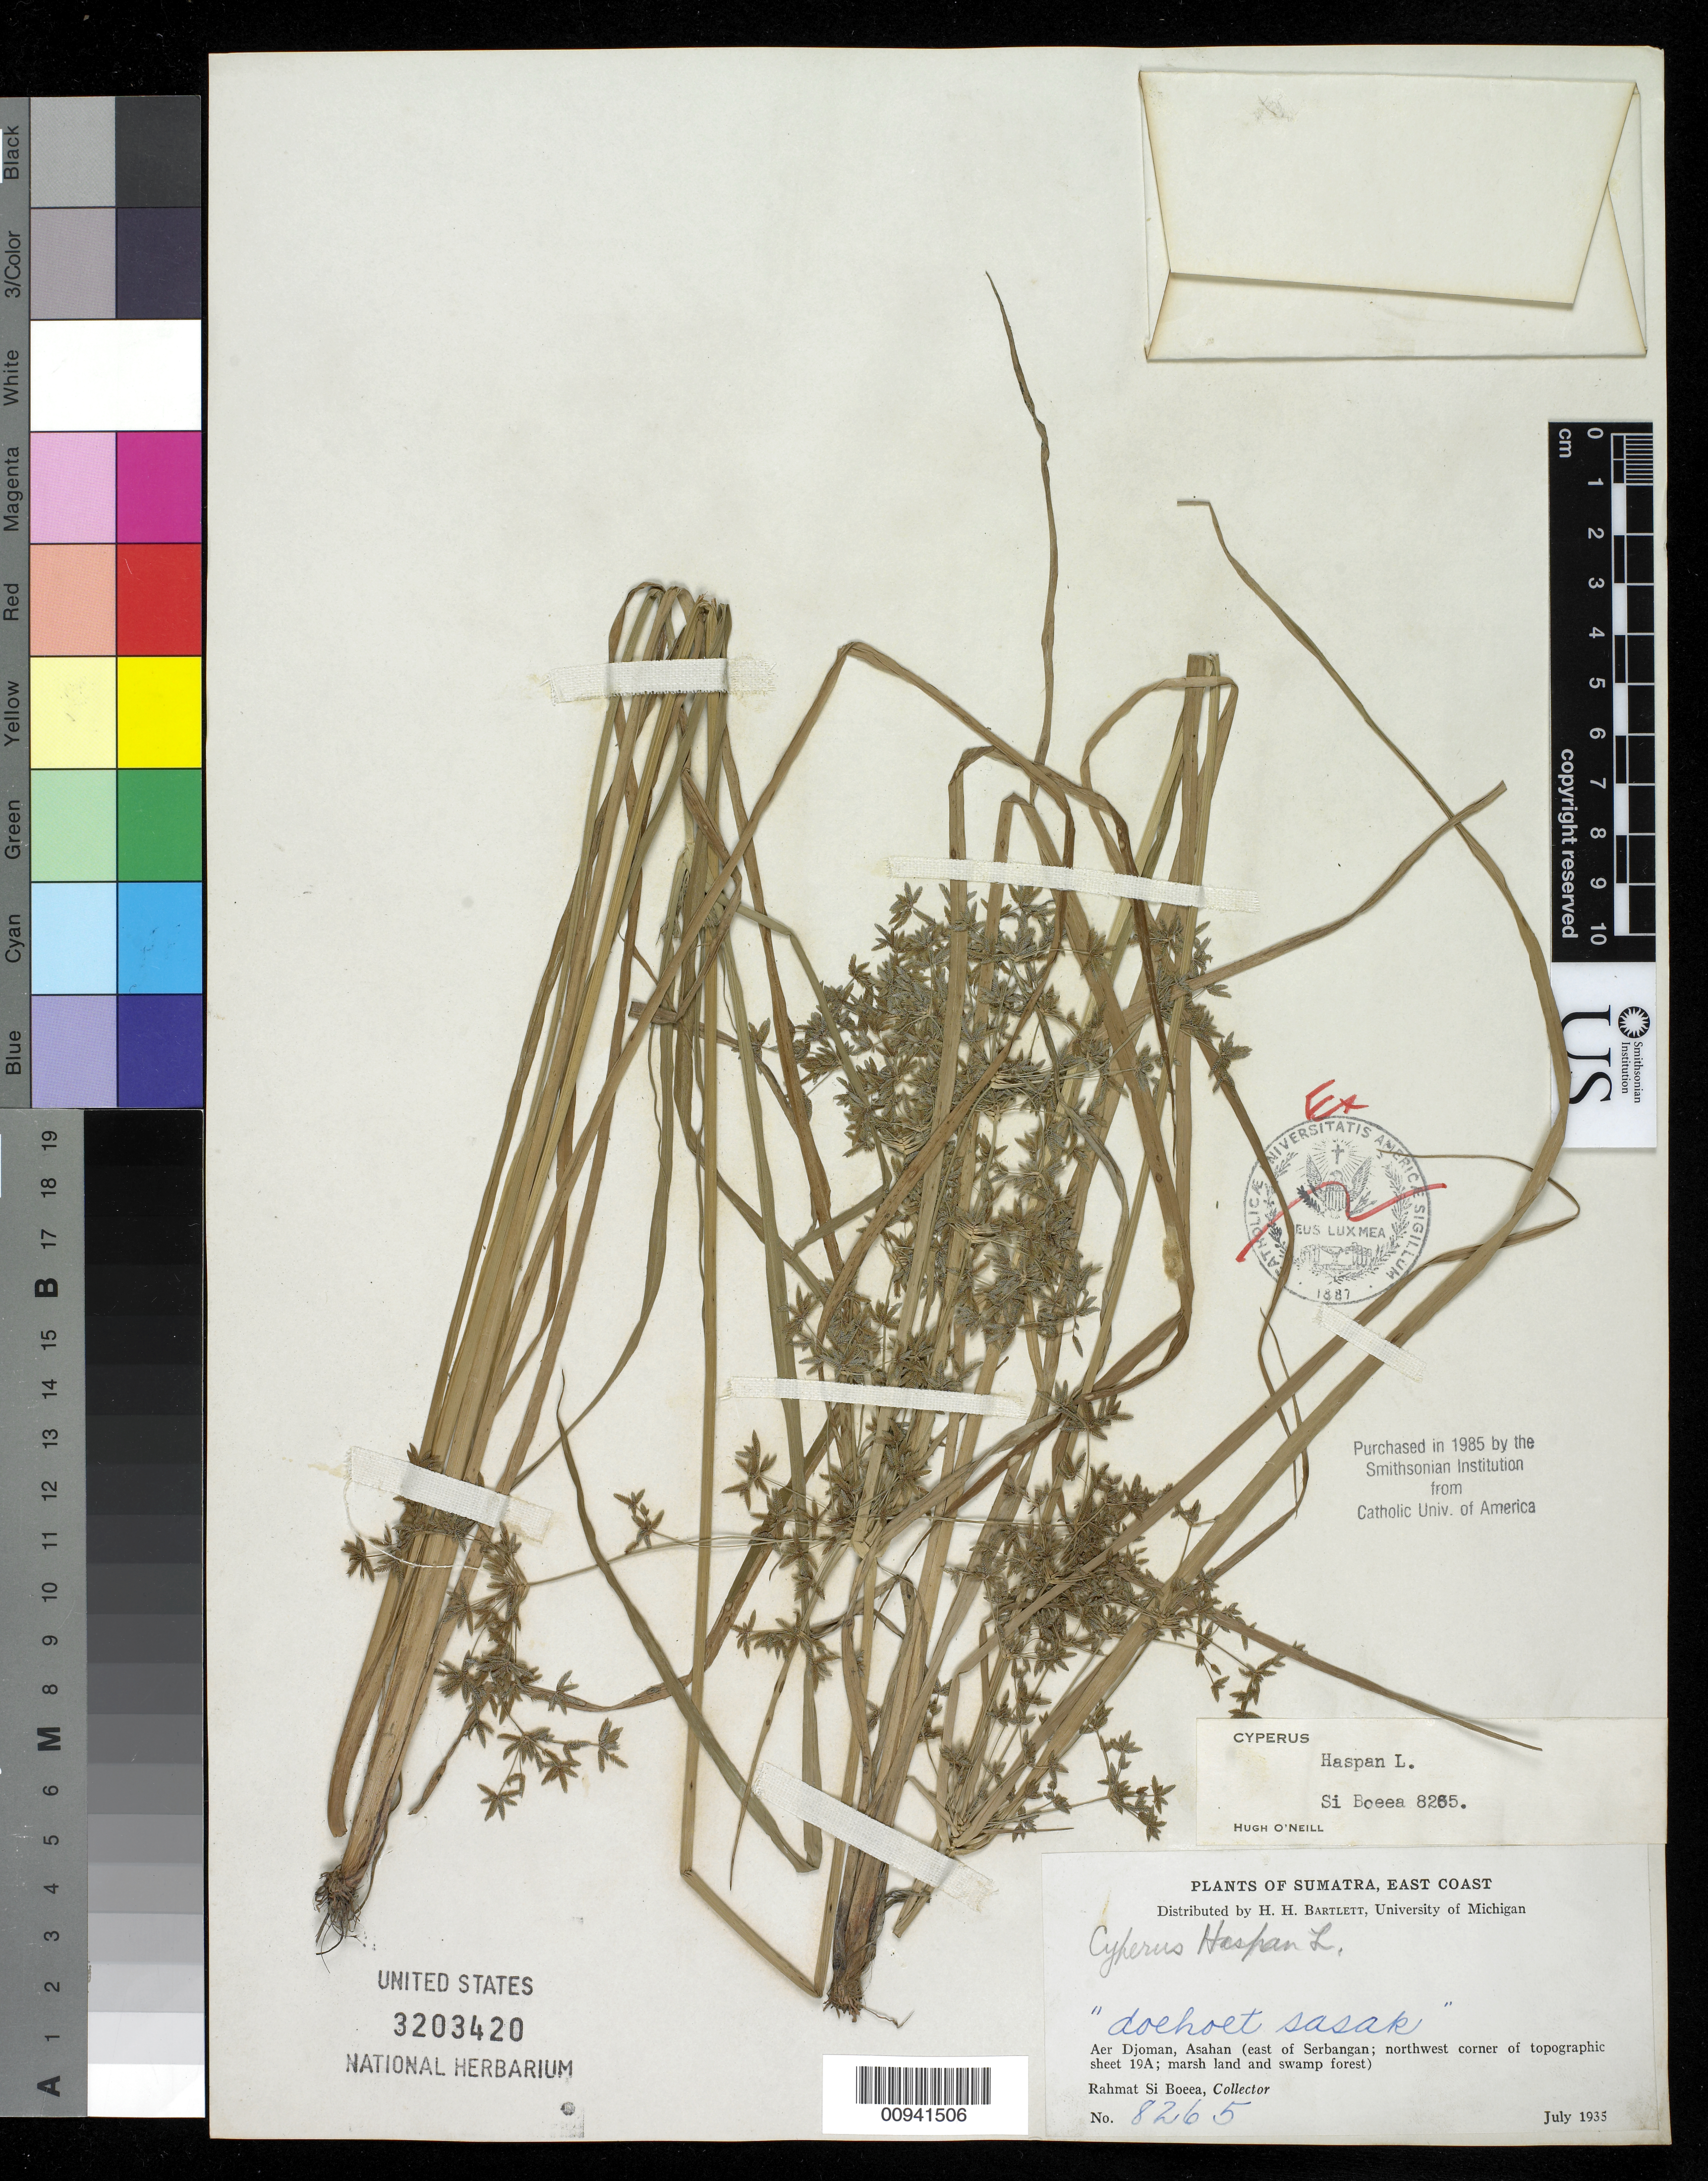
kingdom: Plantae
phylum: Tracheophyta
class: Liliopsida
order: Poales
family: Cyperaceae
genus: Cyperus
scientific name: Cyperus haspan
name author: L.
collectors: Rahmat Si Boeea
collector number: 8265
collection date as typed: Jul 1935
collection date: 1935-07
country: Indonesia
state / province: Sumatra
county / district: Aceh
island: Sumatra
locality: Aer Djoman, Asahan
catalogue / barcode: US 3203420